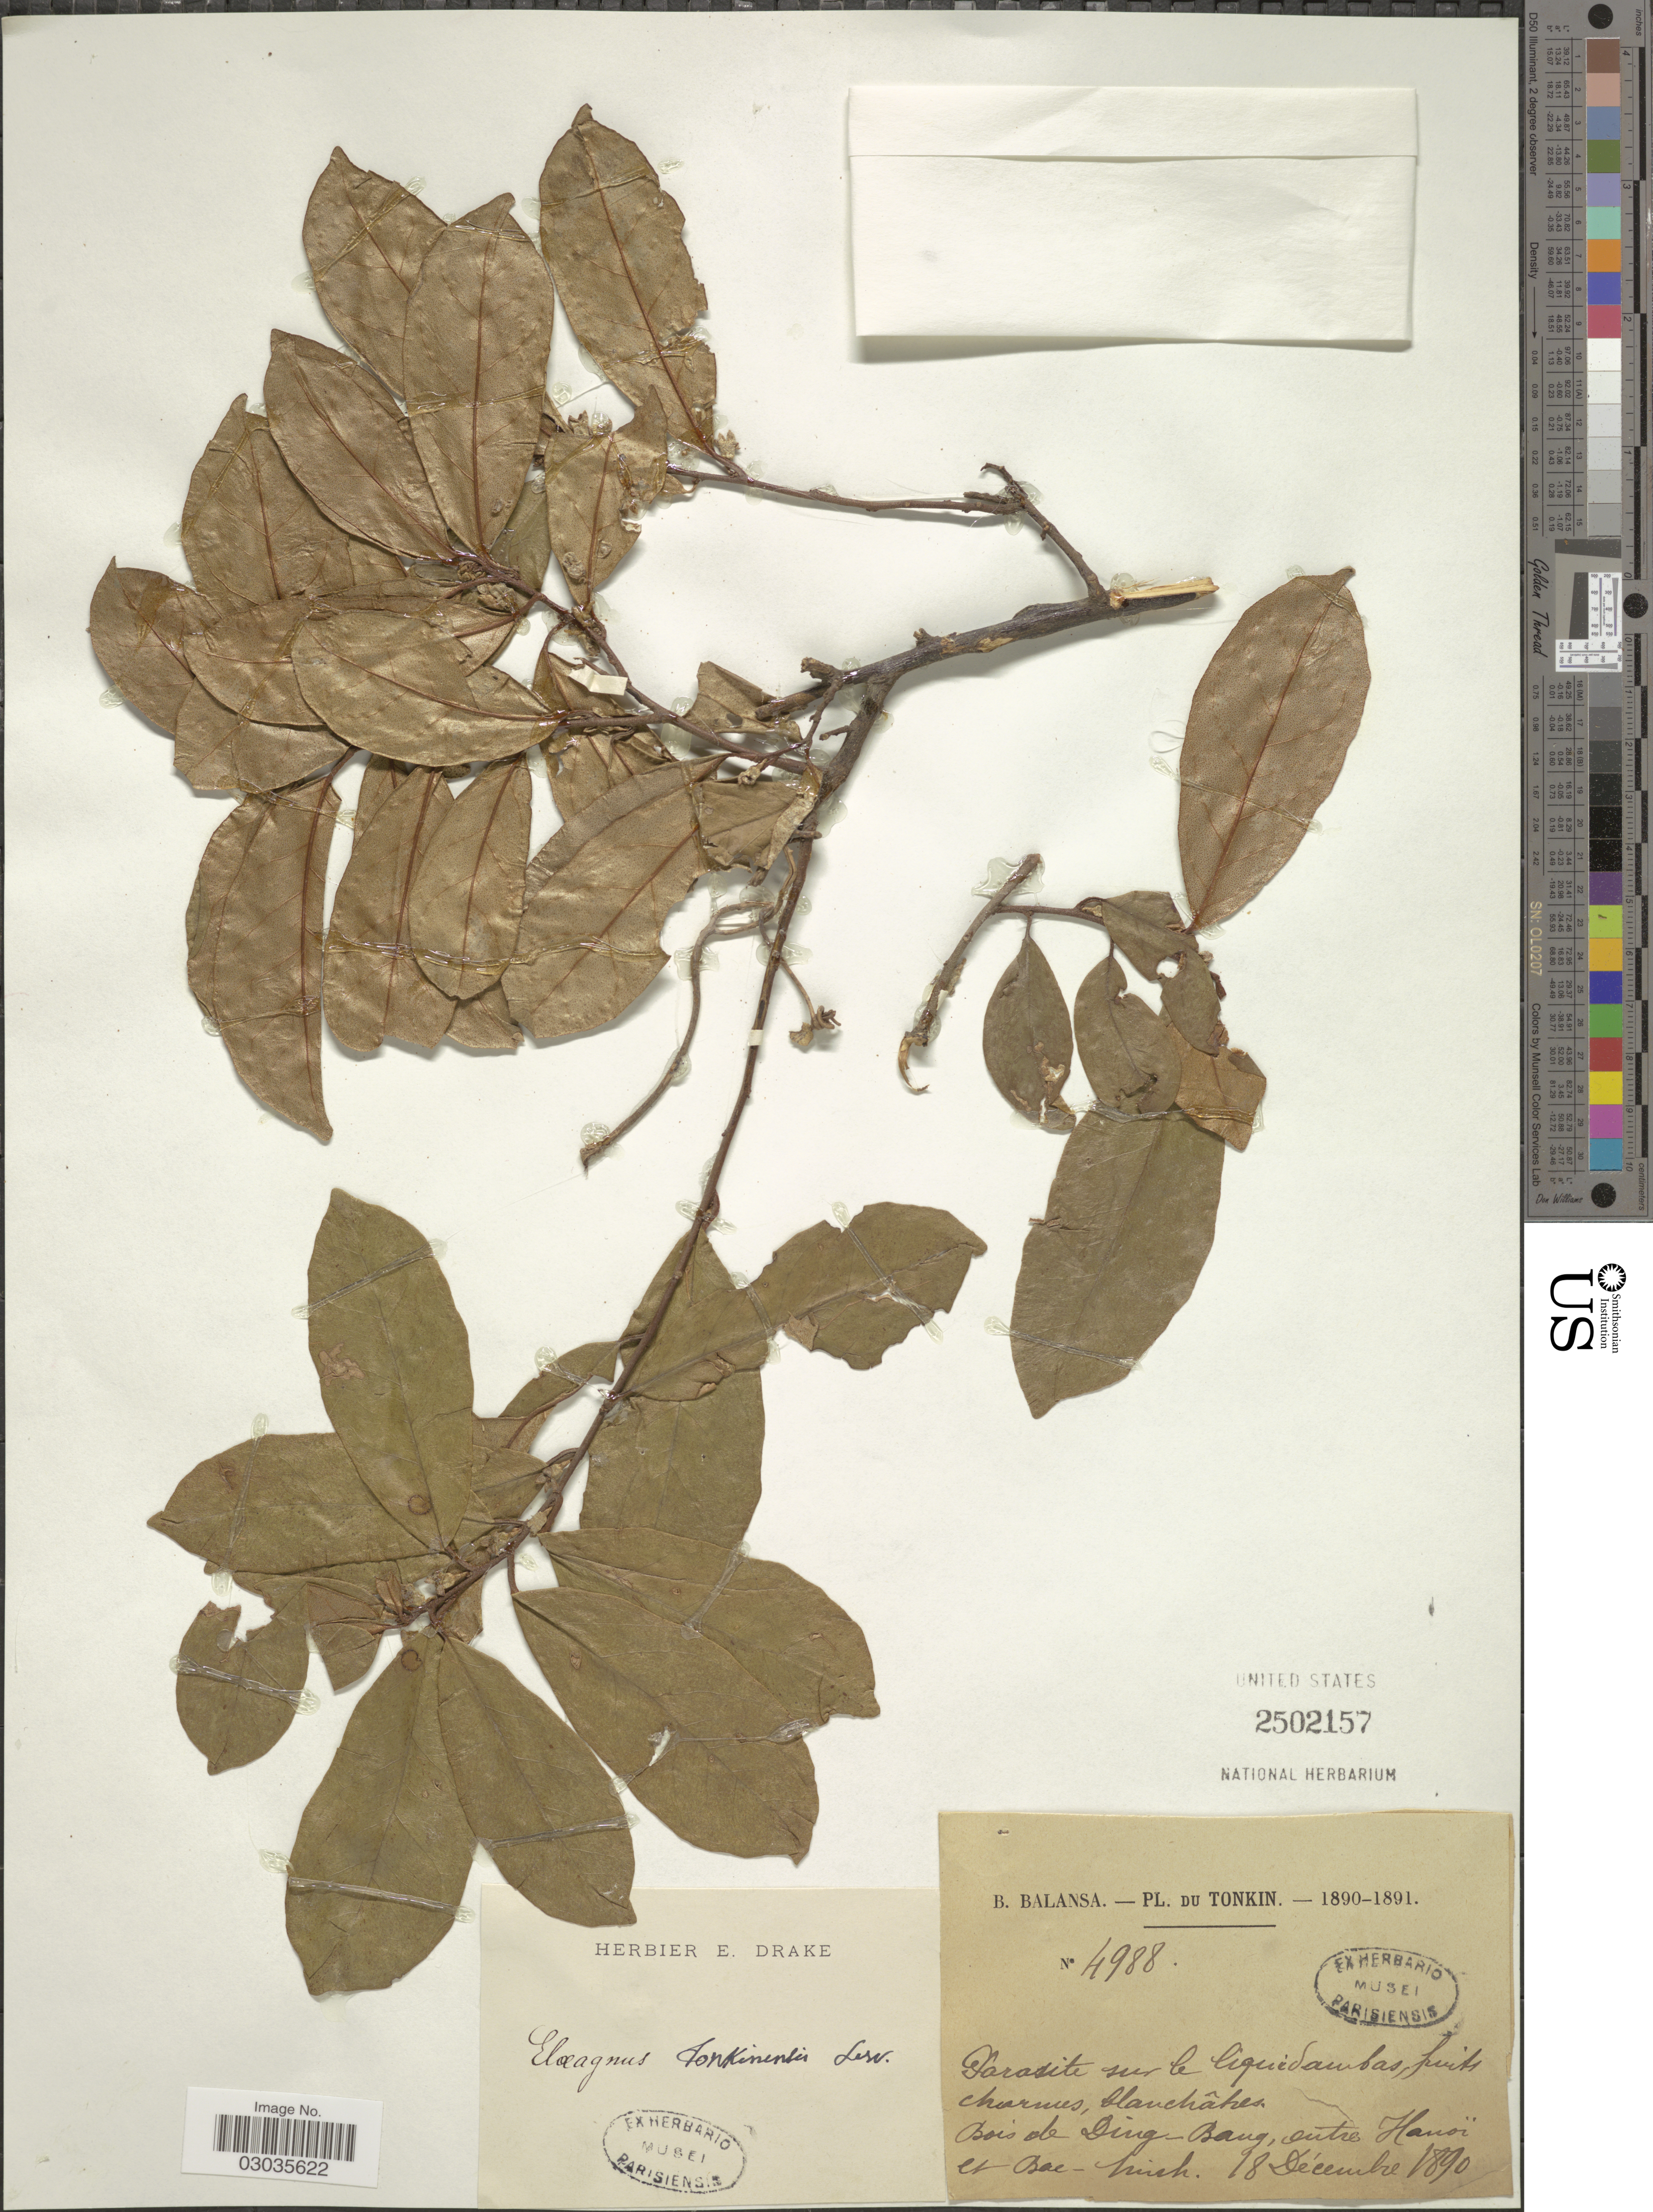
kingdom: Plantae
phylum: Tracheophyta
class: Magnoliopsida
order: Rosales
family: Elaeagnaceae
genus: Elaeagnus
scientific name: Elaeagnus tonkinensis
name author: Servettaz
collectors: B. Balansa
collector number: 4988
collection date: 1890-12-18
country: Vietnam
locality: Tonkin. Bois de Ding-Bang, entre Hanoï et Bac - Ninh.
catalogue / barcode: US 2502157